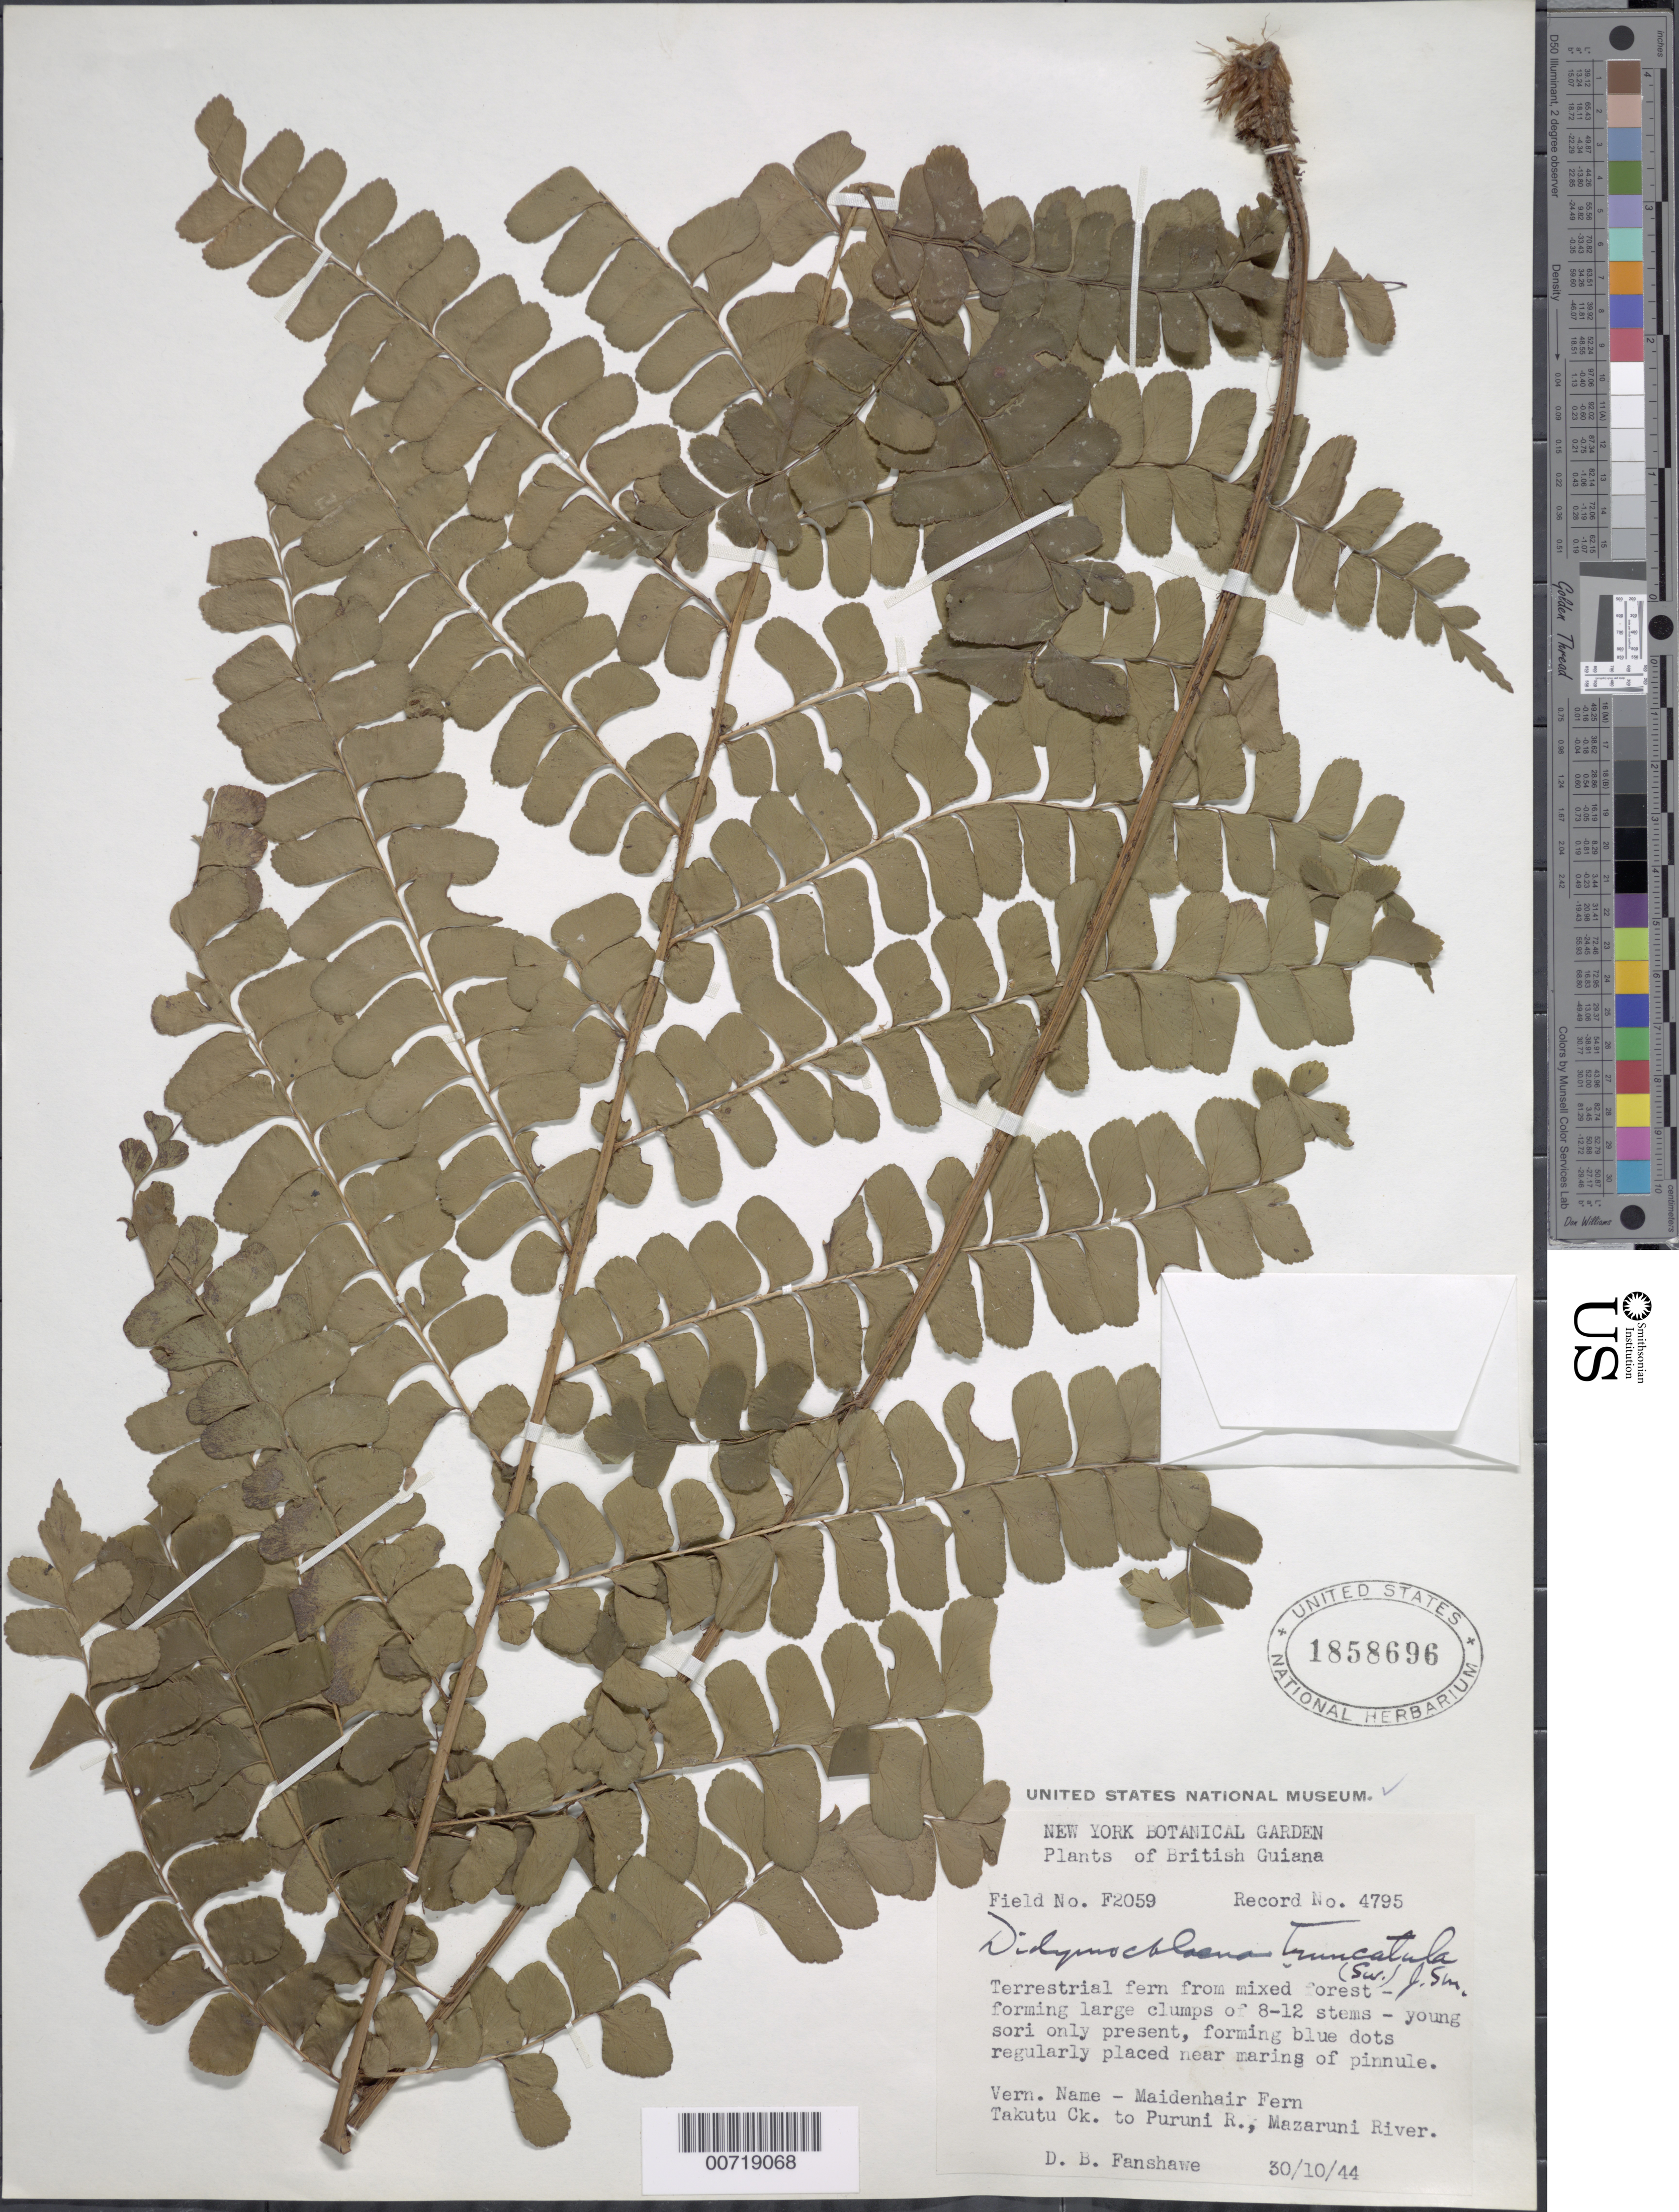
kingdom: Plantae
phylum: Tracheophyta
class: Polypodiopsida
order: Polypodiales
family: Didymochlaenaceae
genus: Didymochlaena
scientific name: Didymochlaena truncatula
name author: (Sw.) J. Sm.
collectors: D. B. Fanshawe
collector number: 4795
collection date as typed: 30-Oct-44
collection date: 1944-10-30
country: Guyana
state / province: U. Takutu-U. Essequibo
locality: Takutu Creek to Puruni River, Mazaruni River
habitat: Mixed forest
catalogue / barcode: US 1858696